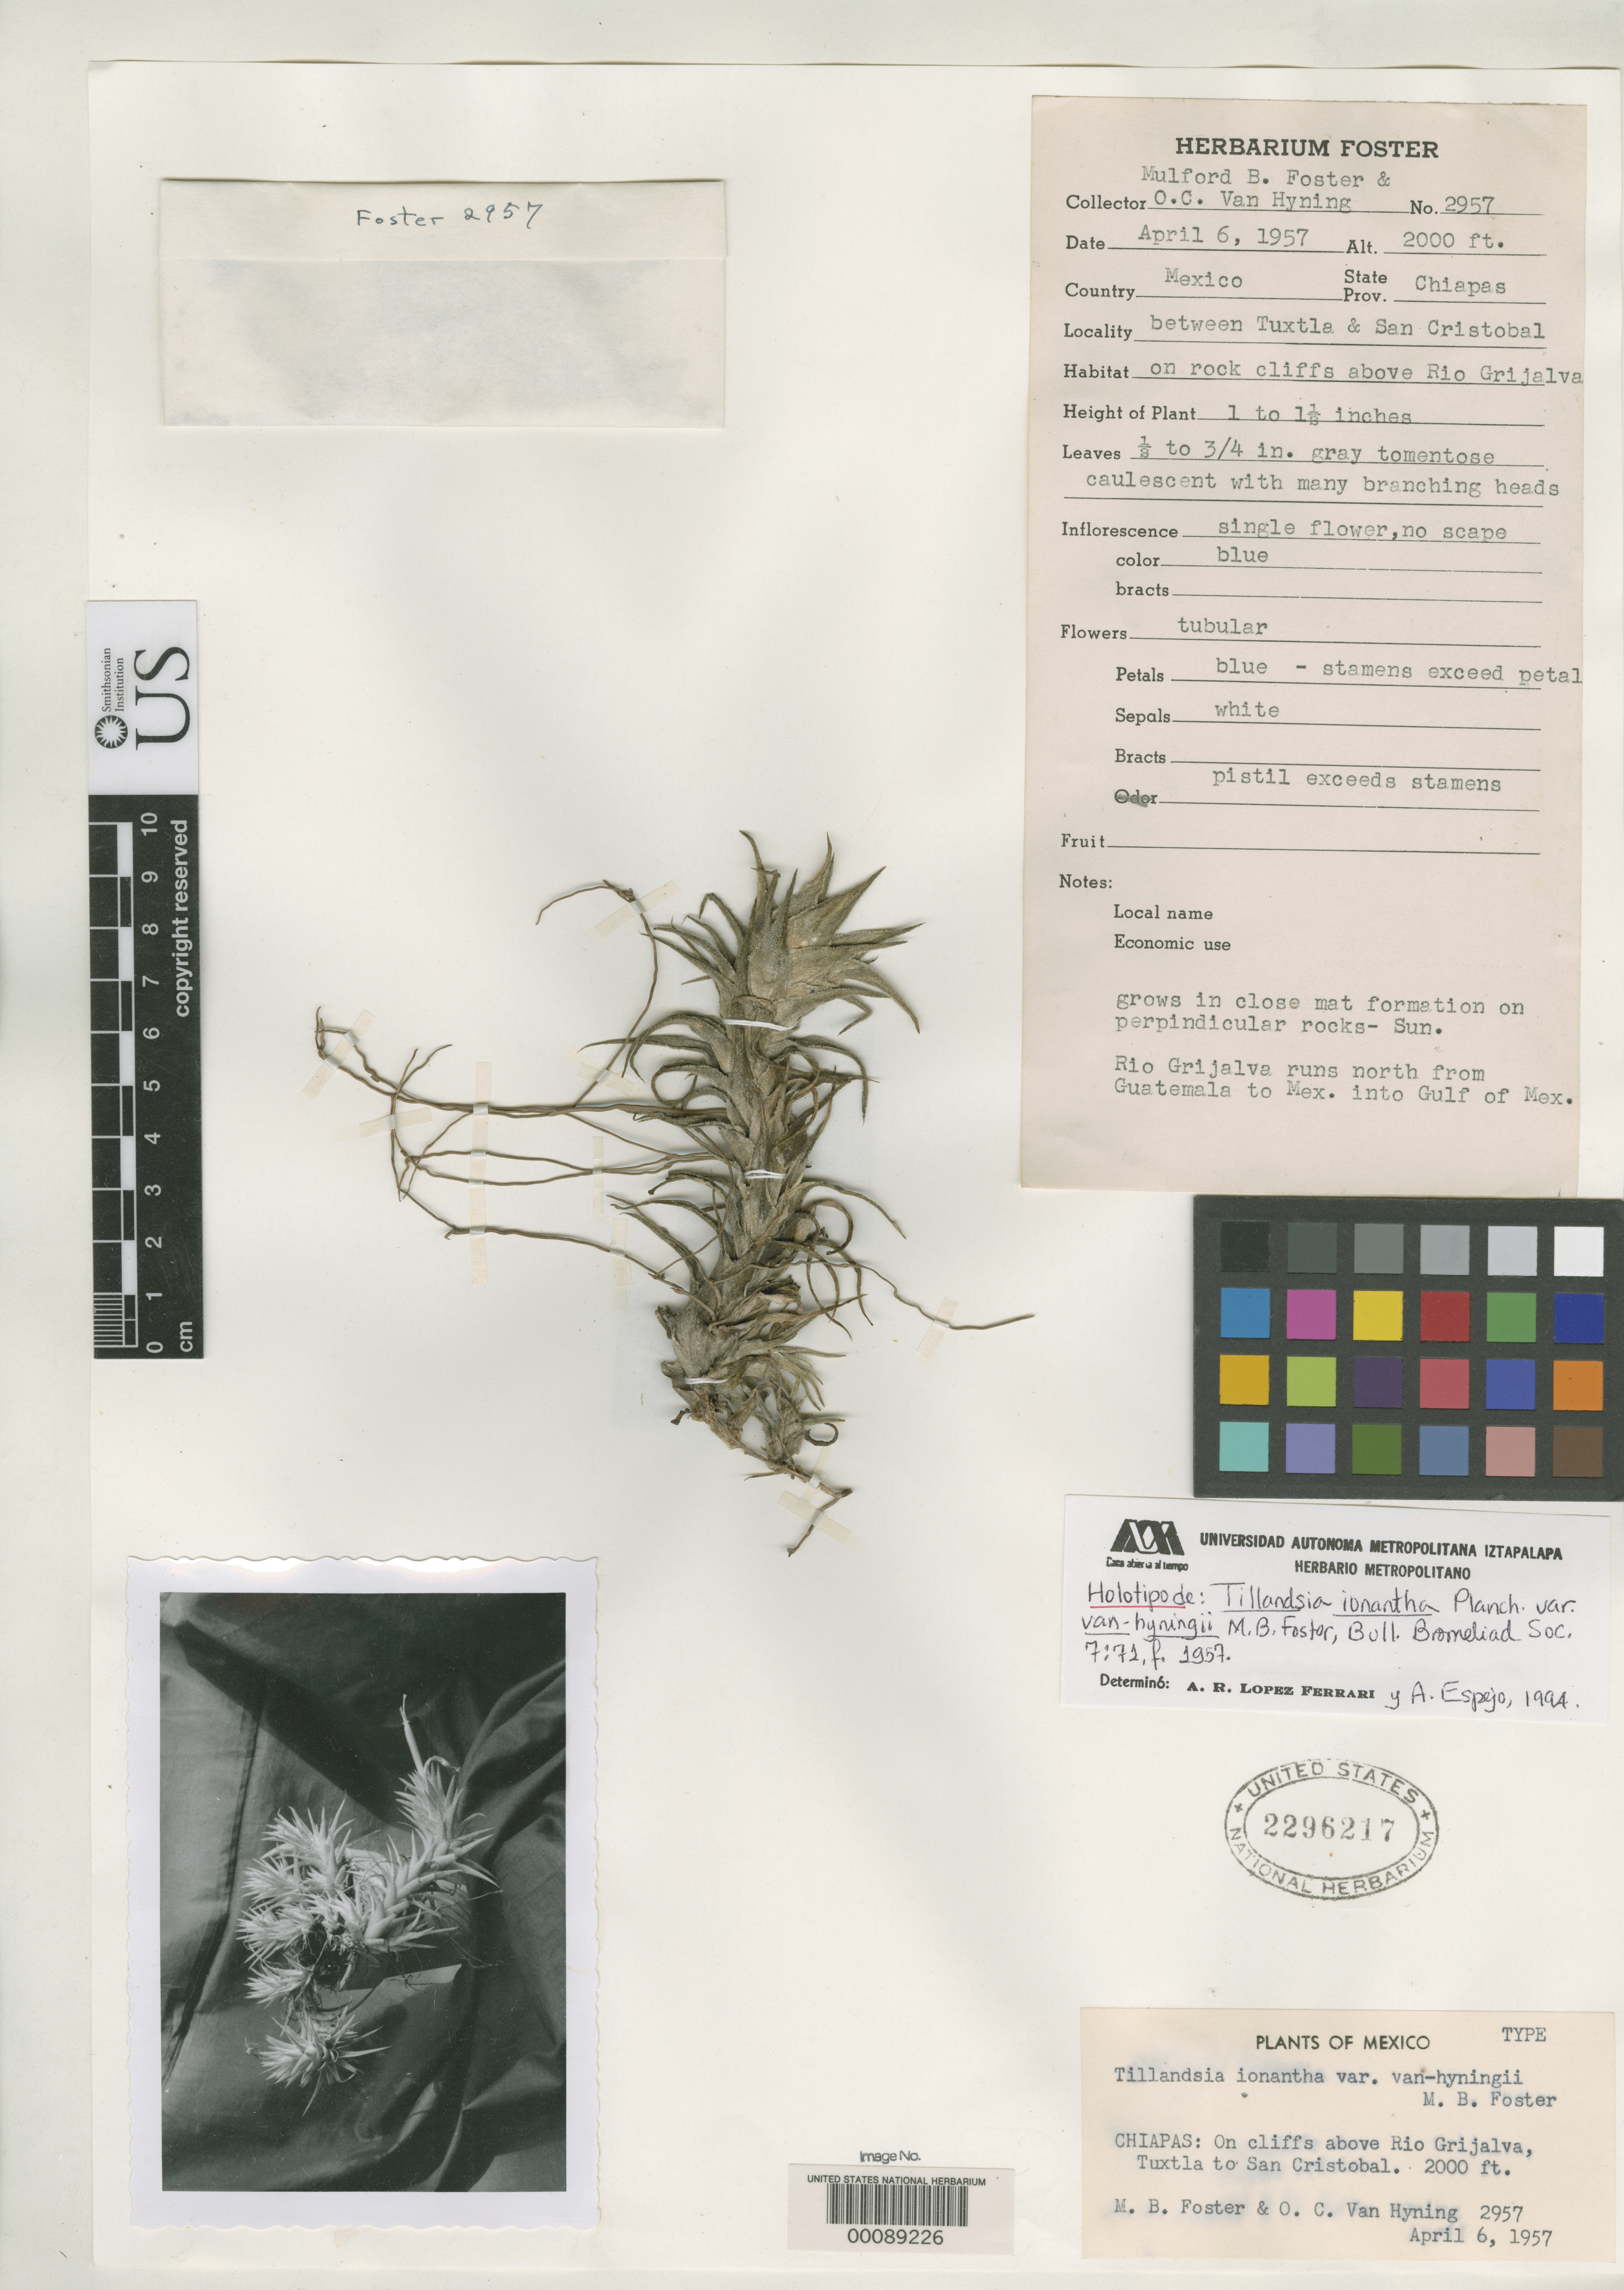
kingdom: Plantae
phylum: Tracheophyta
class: Liliopsida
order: Poales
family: Bromeliaceae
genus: Tillandsia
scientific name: Tillandsia ionantha var. van-hyningii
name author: M.B. Foster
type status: Holotype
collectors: M. B. Foster & O. Van Hyning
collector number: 2957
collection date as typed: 06 Apr 1957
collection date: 1957-04-06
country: Mexico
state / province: Chiapas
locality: Above Rio Grijalva, Tuxtla to San Cristobal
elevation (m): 610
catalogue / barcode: US 2296217